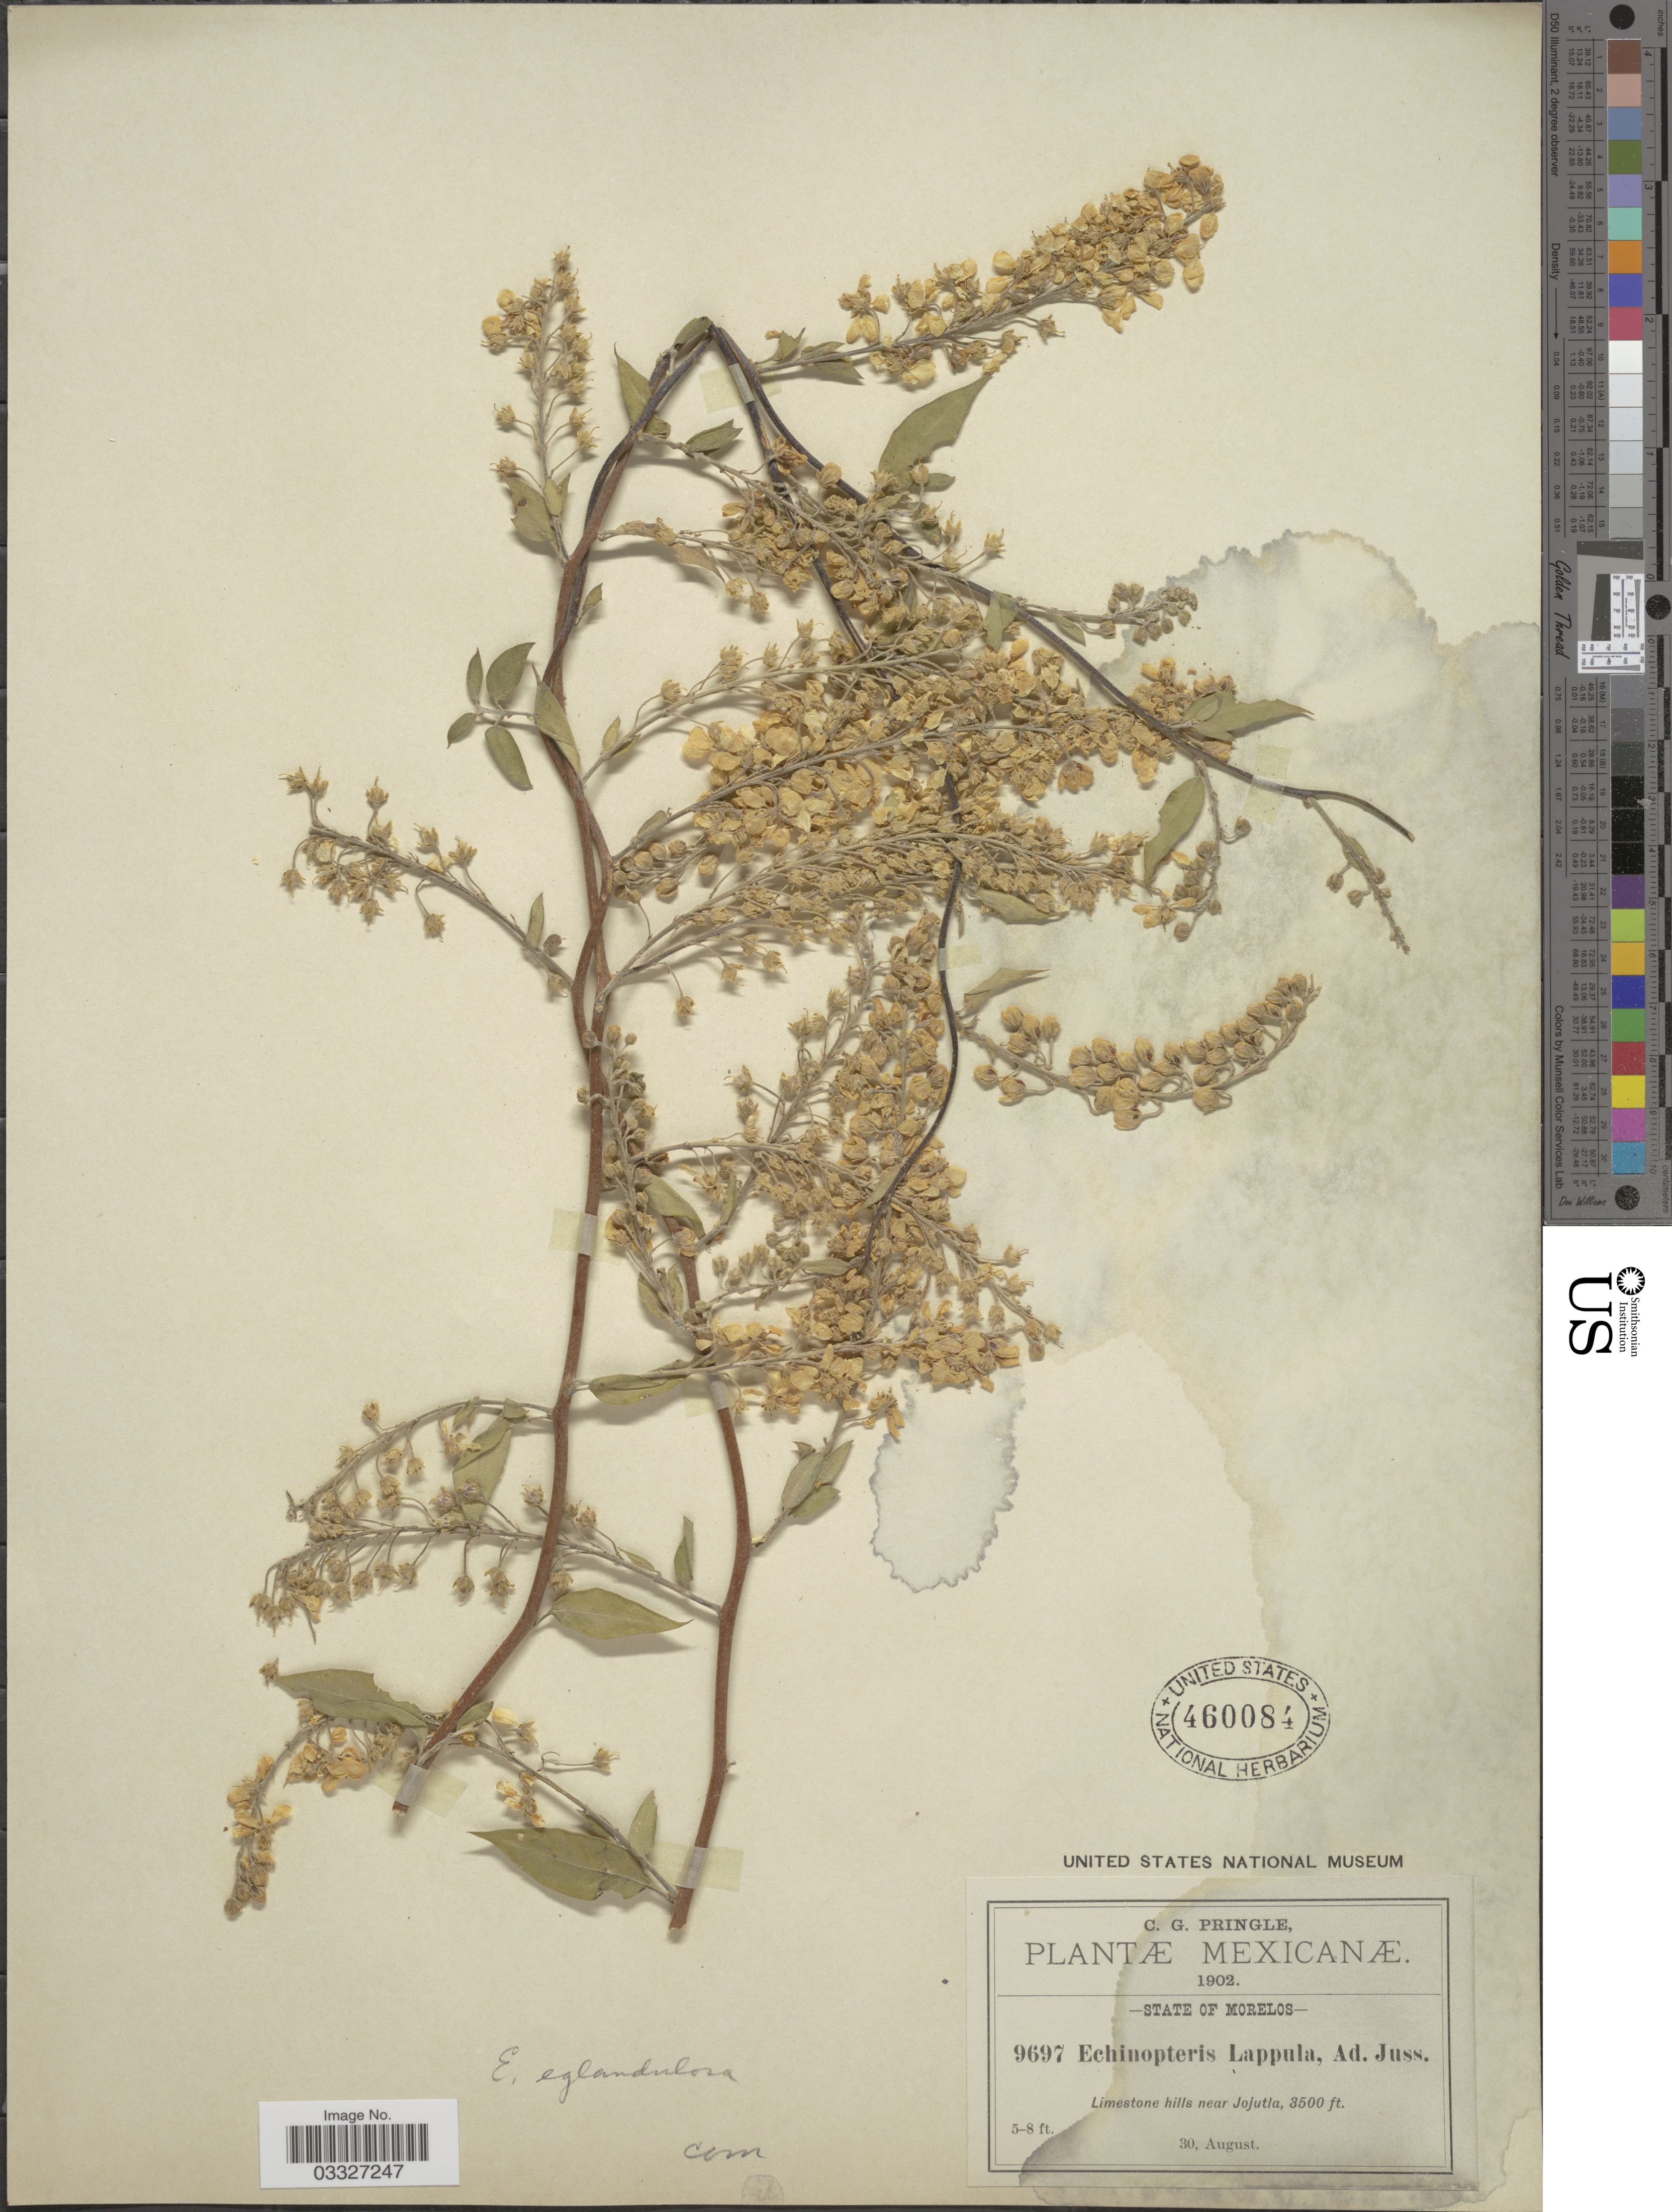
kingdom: Plantae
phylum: Tracheophyta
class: Magnoliopsida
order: Malpighiales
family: Malpighiaceae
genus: Echinopterys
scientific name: Echinopterys eglandulosa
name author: (A. Juss.) Small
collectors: C. G. Pringle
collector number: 9697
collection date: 1902-08-30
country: Mexico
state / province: Morelos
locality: Limestone hills near Jojutla.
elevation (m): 1067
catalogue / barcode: US 460084